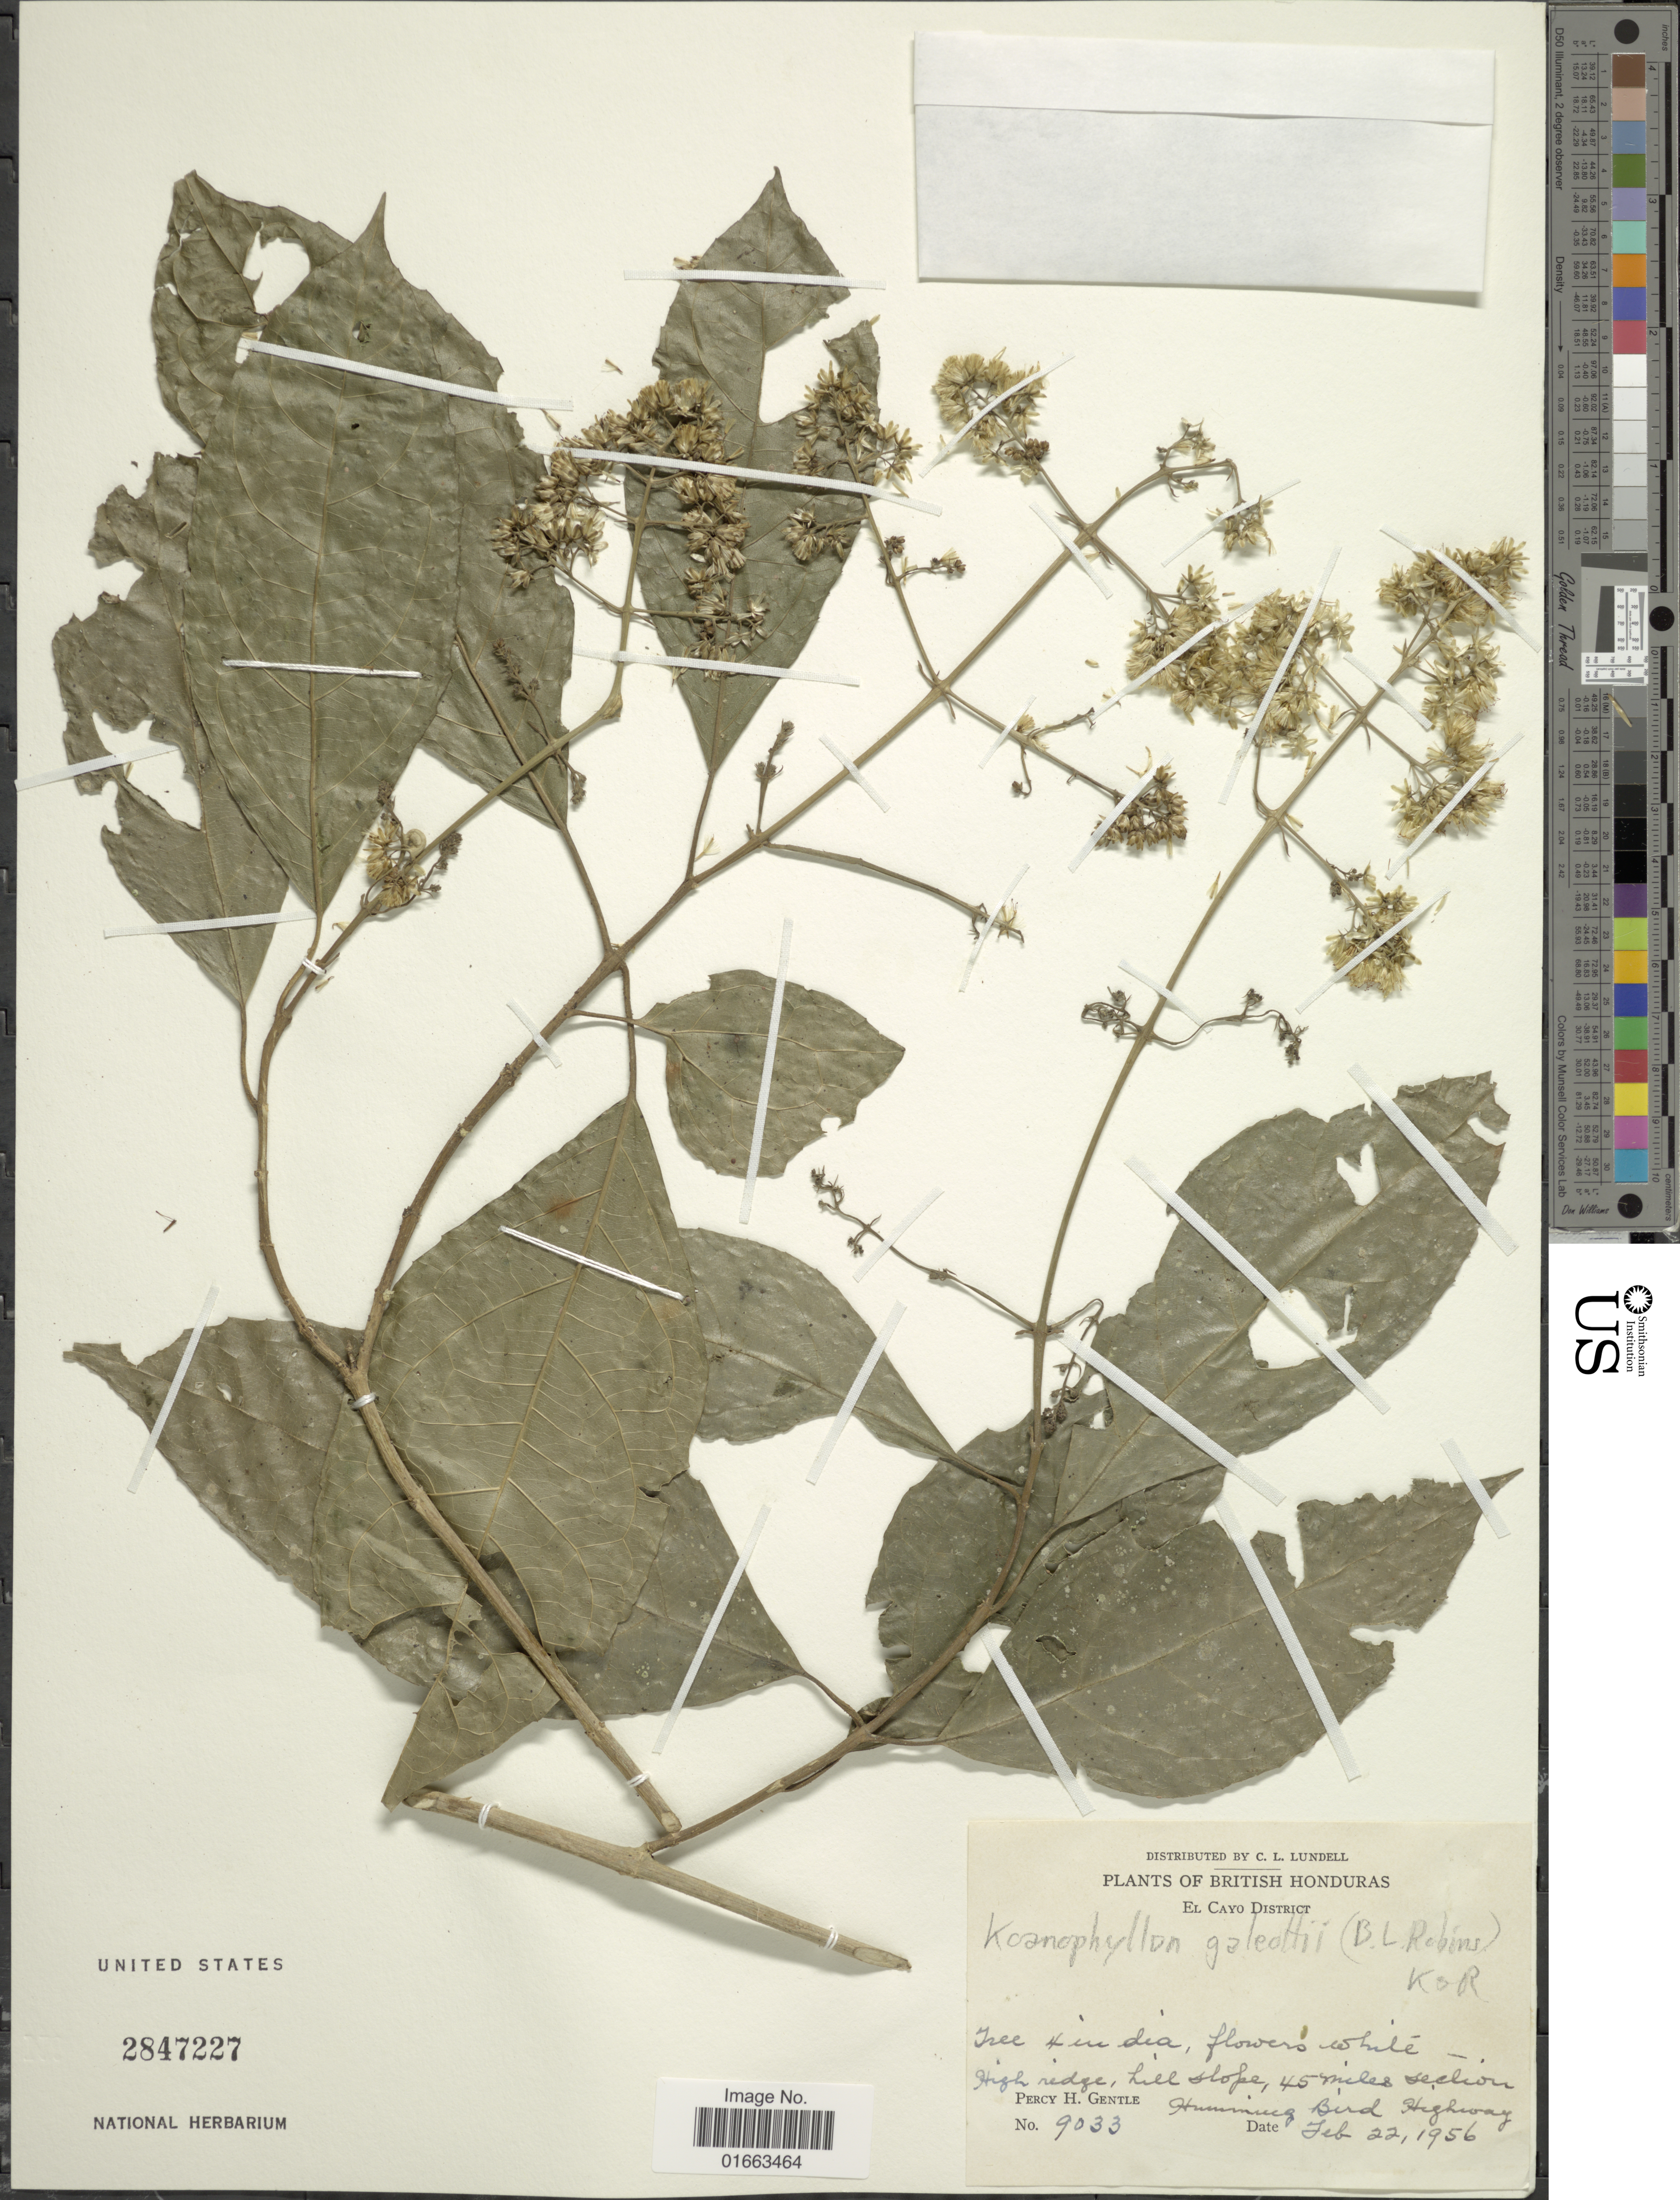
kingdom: Plantae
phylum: Tracheophyta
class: Magnoliopsida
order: Asterales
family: Asteraceae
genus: Koanophyllon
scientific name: Koanophyllon galeottii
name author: (B.L. Rob.) R.M. King & H. Rob.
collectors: P. H. Gentle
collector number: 9033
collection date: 1956-02-22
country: Belize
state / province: Cayo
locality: British Honduras, El Cayo District, High edge, hill slope, 45 miles section, Humming Bird Highway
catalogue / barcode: US 2847227